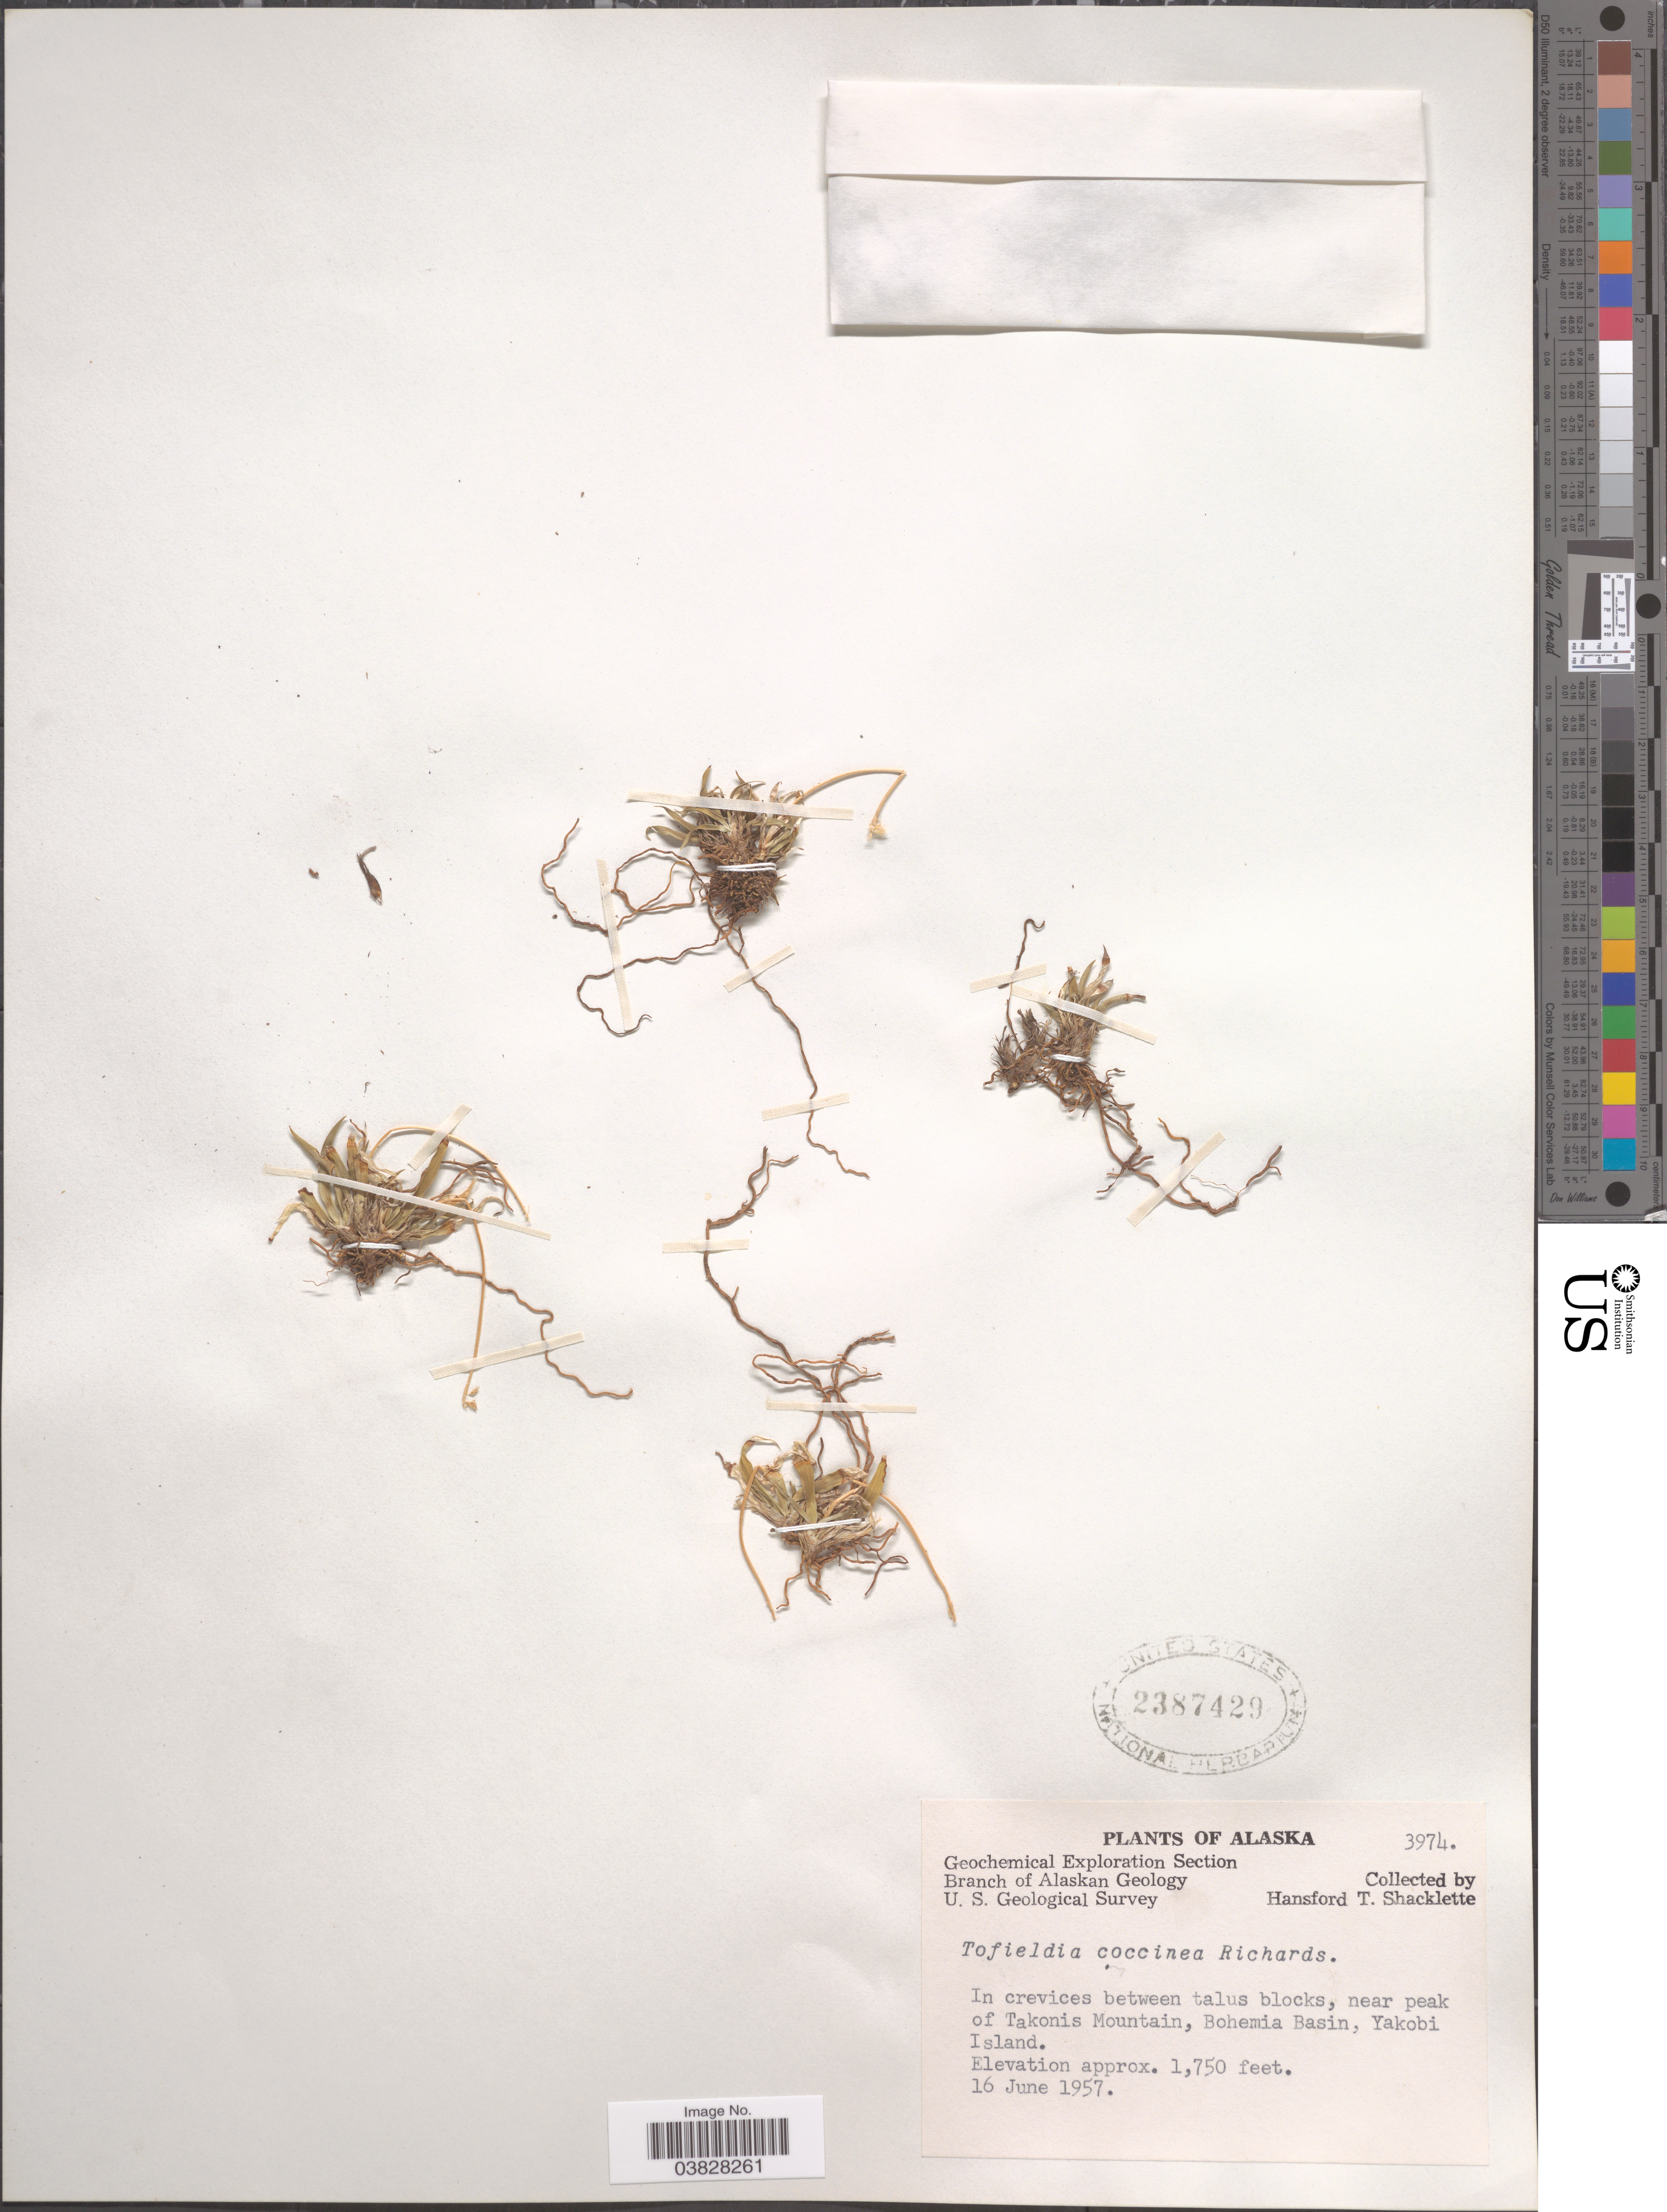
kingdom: Plantae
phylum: Tracheophyta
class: Liliopsida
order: Alismatales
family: Tofieldiaceae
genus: Tofieldia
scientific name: Tofieldia coccinea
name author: Richardson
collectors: H. Shacklette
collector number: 3974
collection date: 1957-06-16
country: United States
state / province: Alaska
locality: Near peak of Takonis Mountain, Bohemia Basin, Yakobi Island.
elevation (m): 533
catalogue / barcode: US 2387429